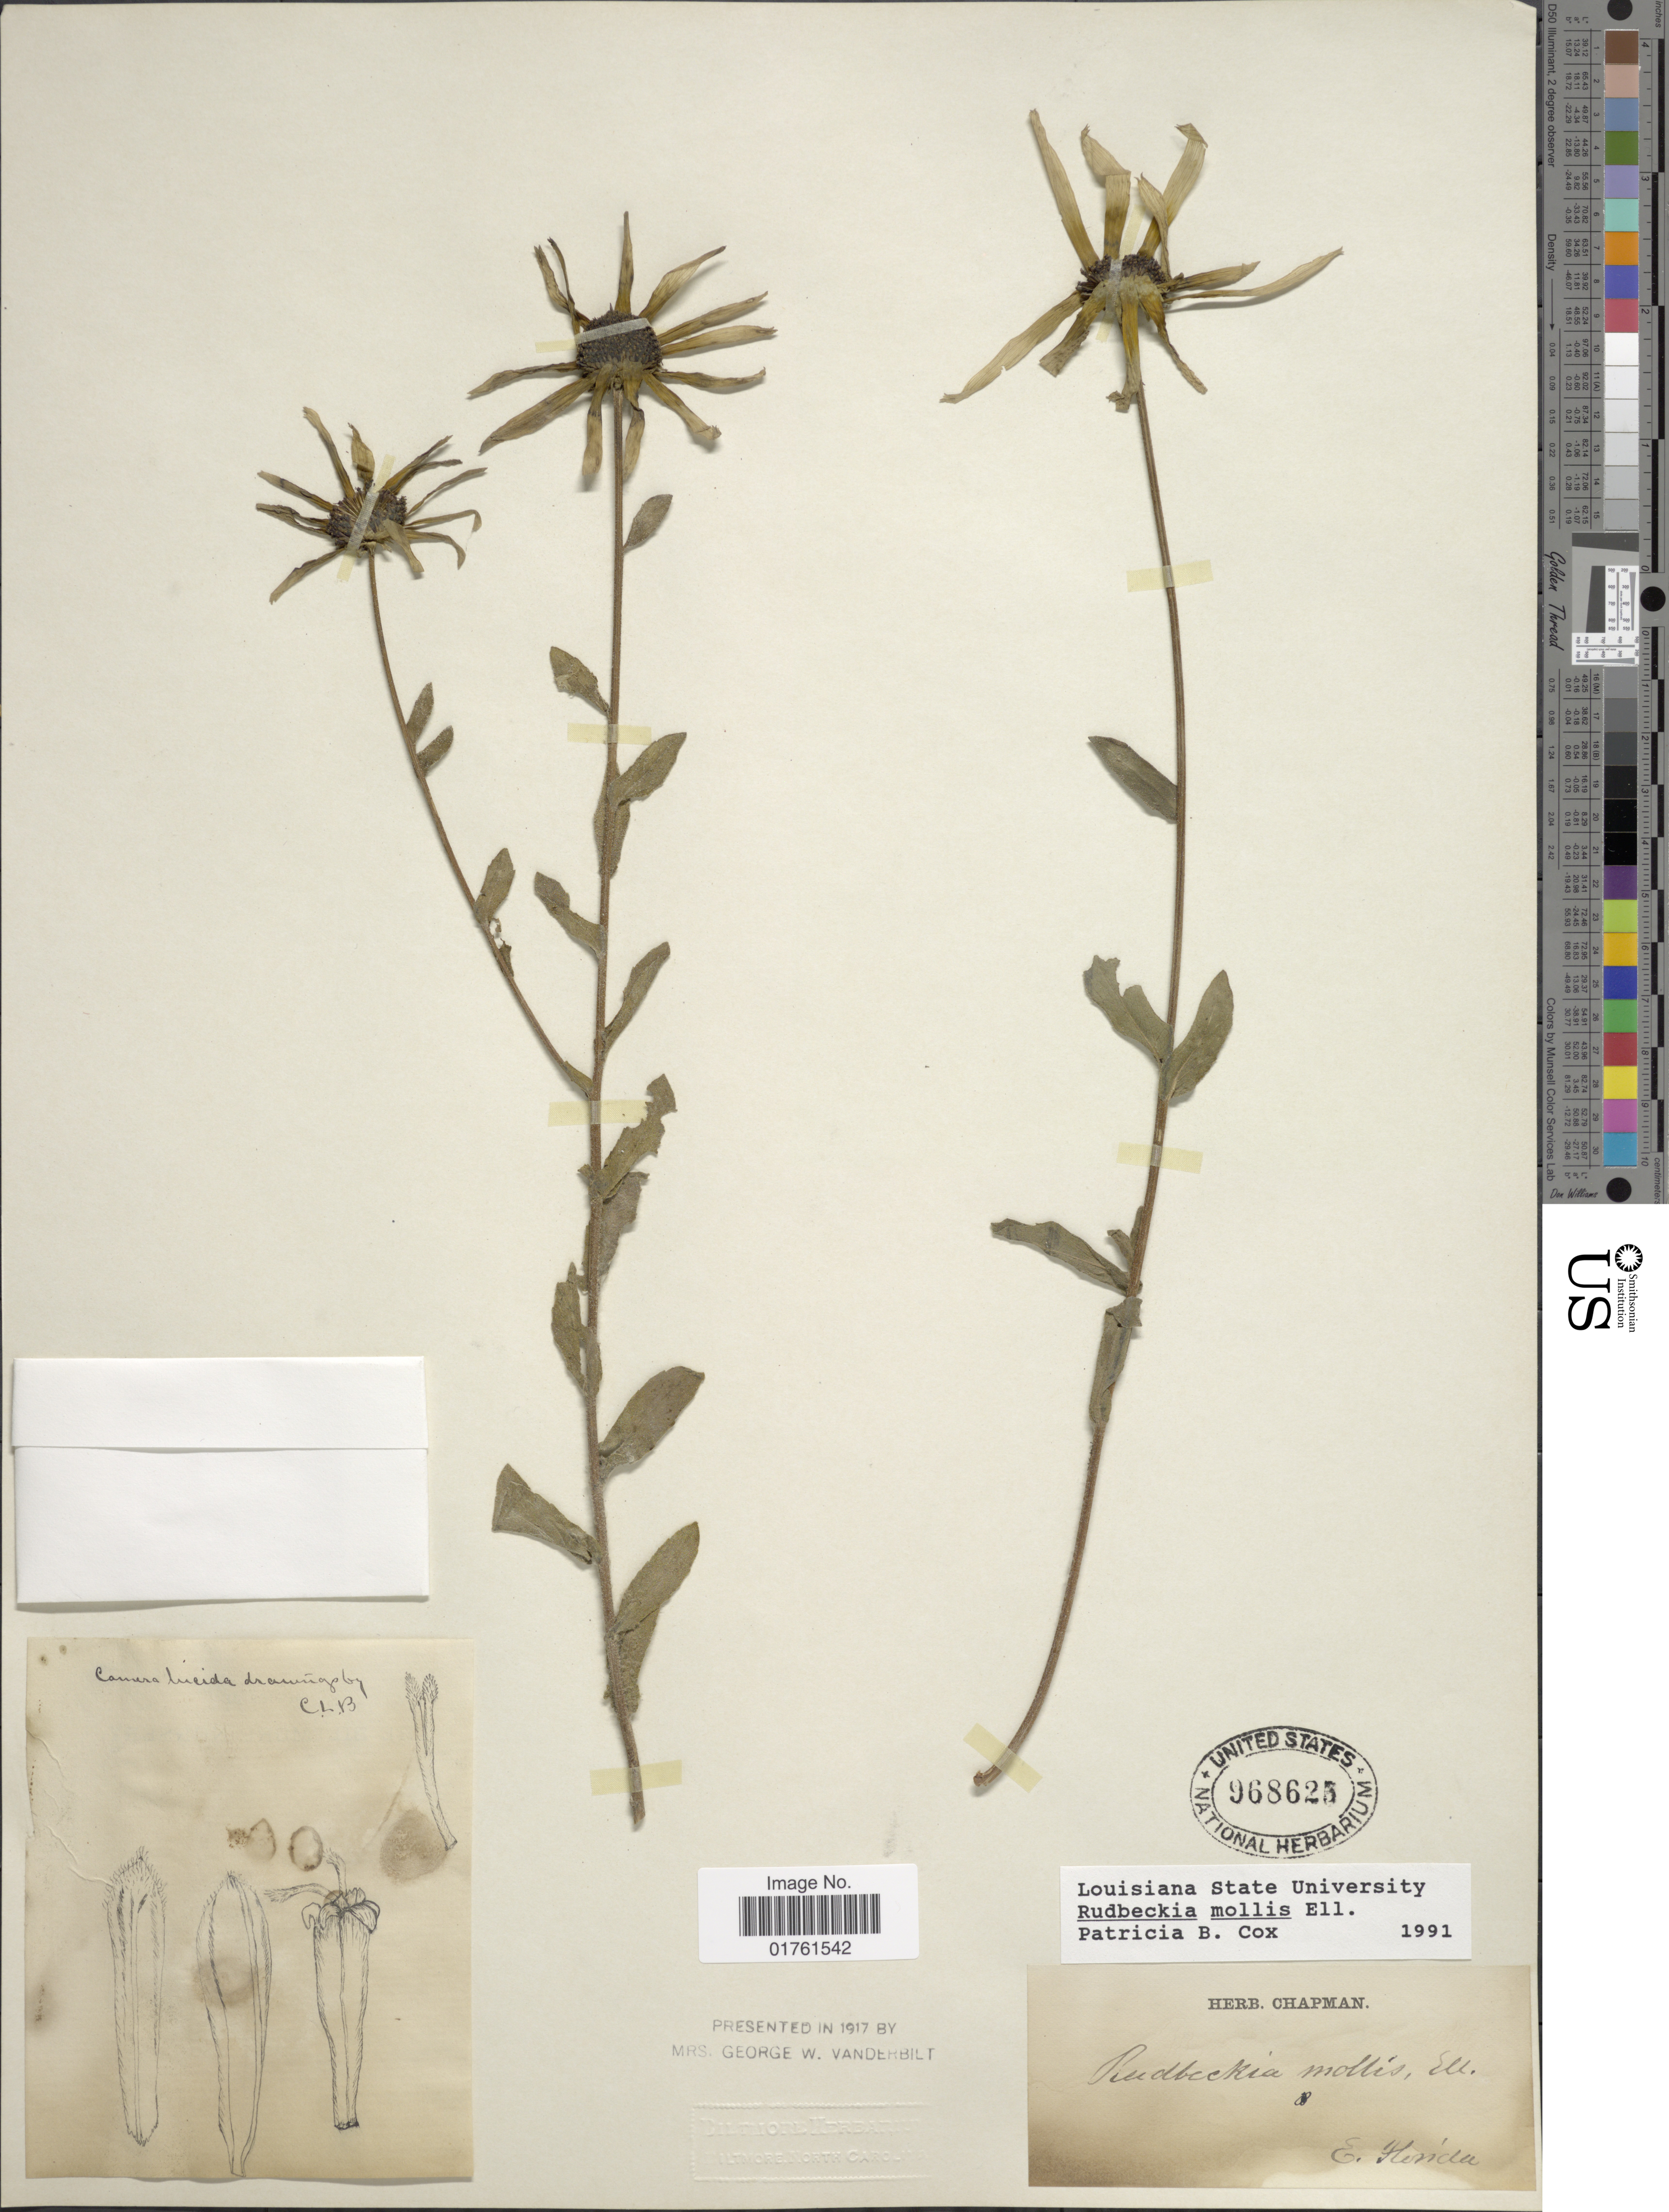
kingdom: Plantae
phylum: Tracheophyta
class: Magnoliopsida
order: Asterales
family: Asteraceae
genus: Rudbeckia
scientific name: Rudbeckia mollis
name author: Elliott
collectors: ex herb. Chapman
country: United States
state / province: Florida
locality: E. Florida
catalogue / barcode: US 968625